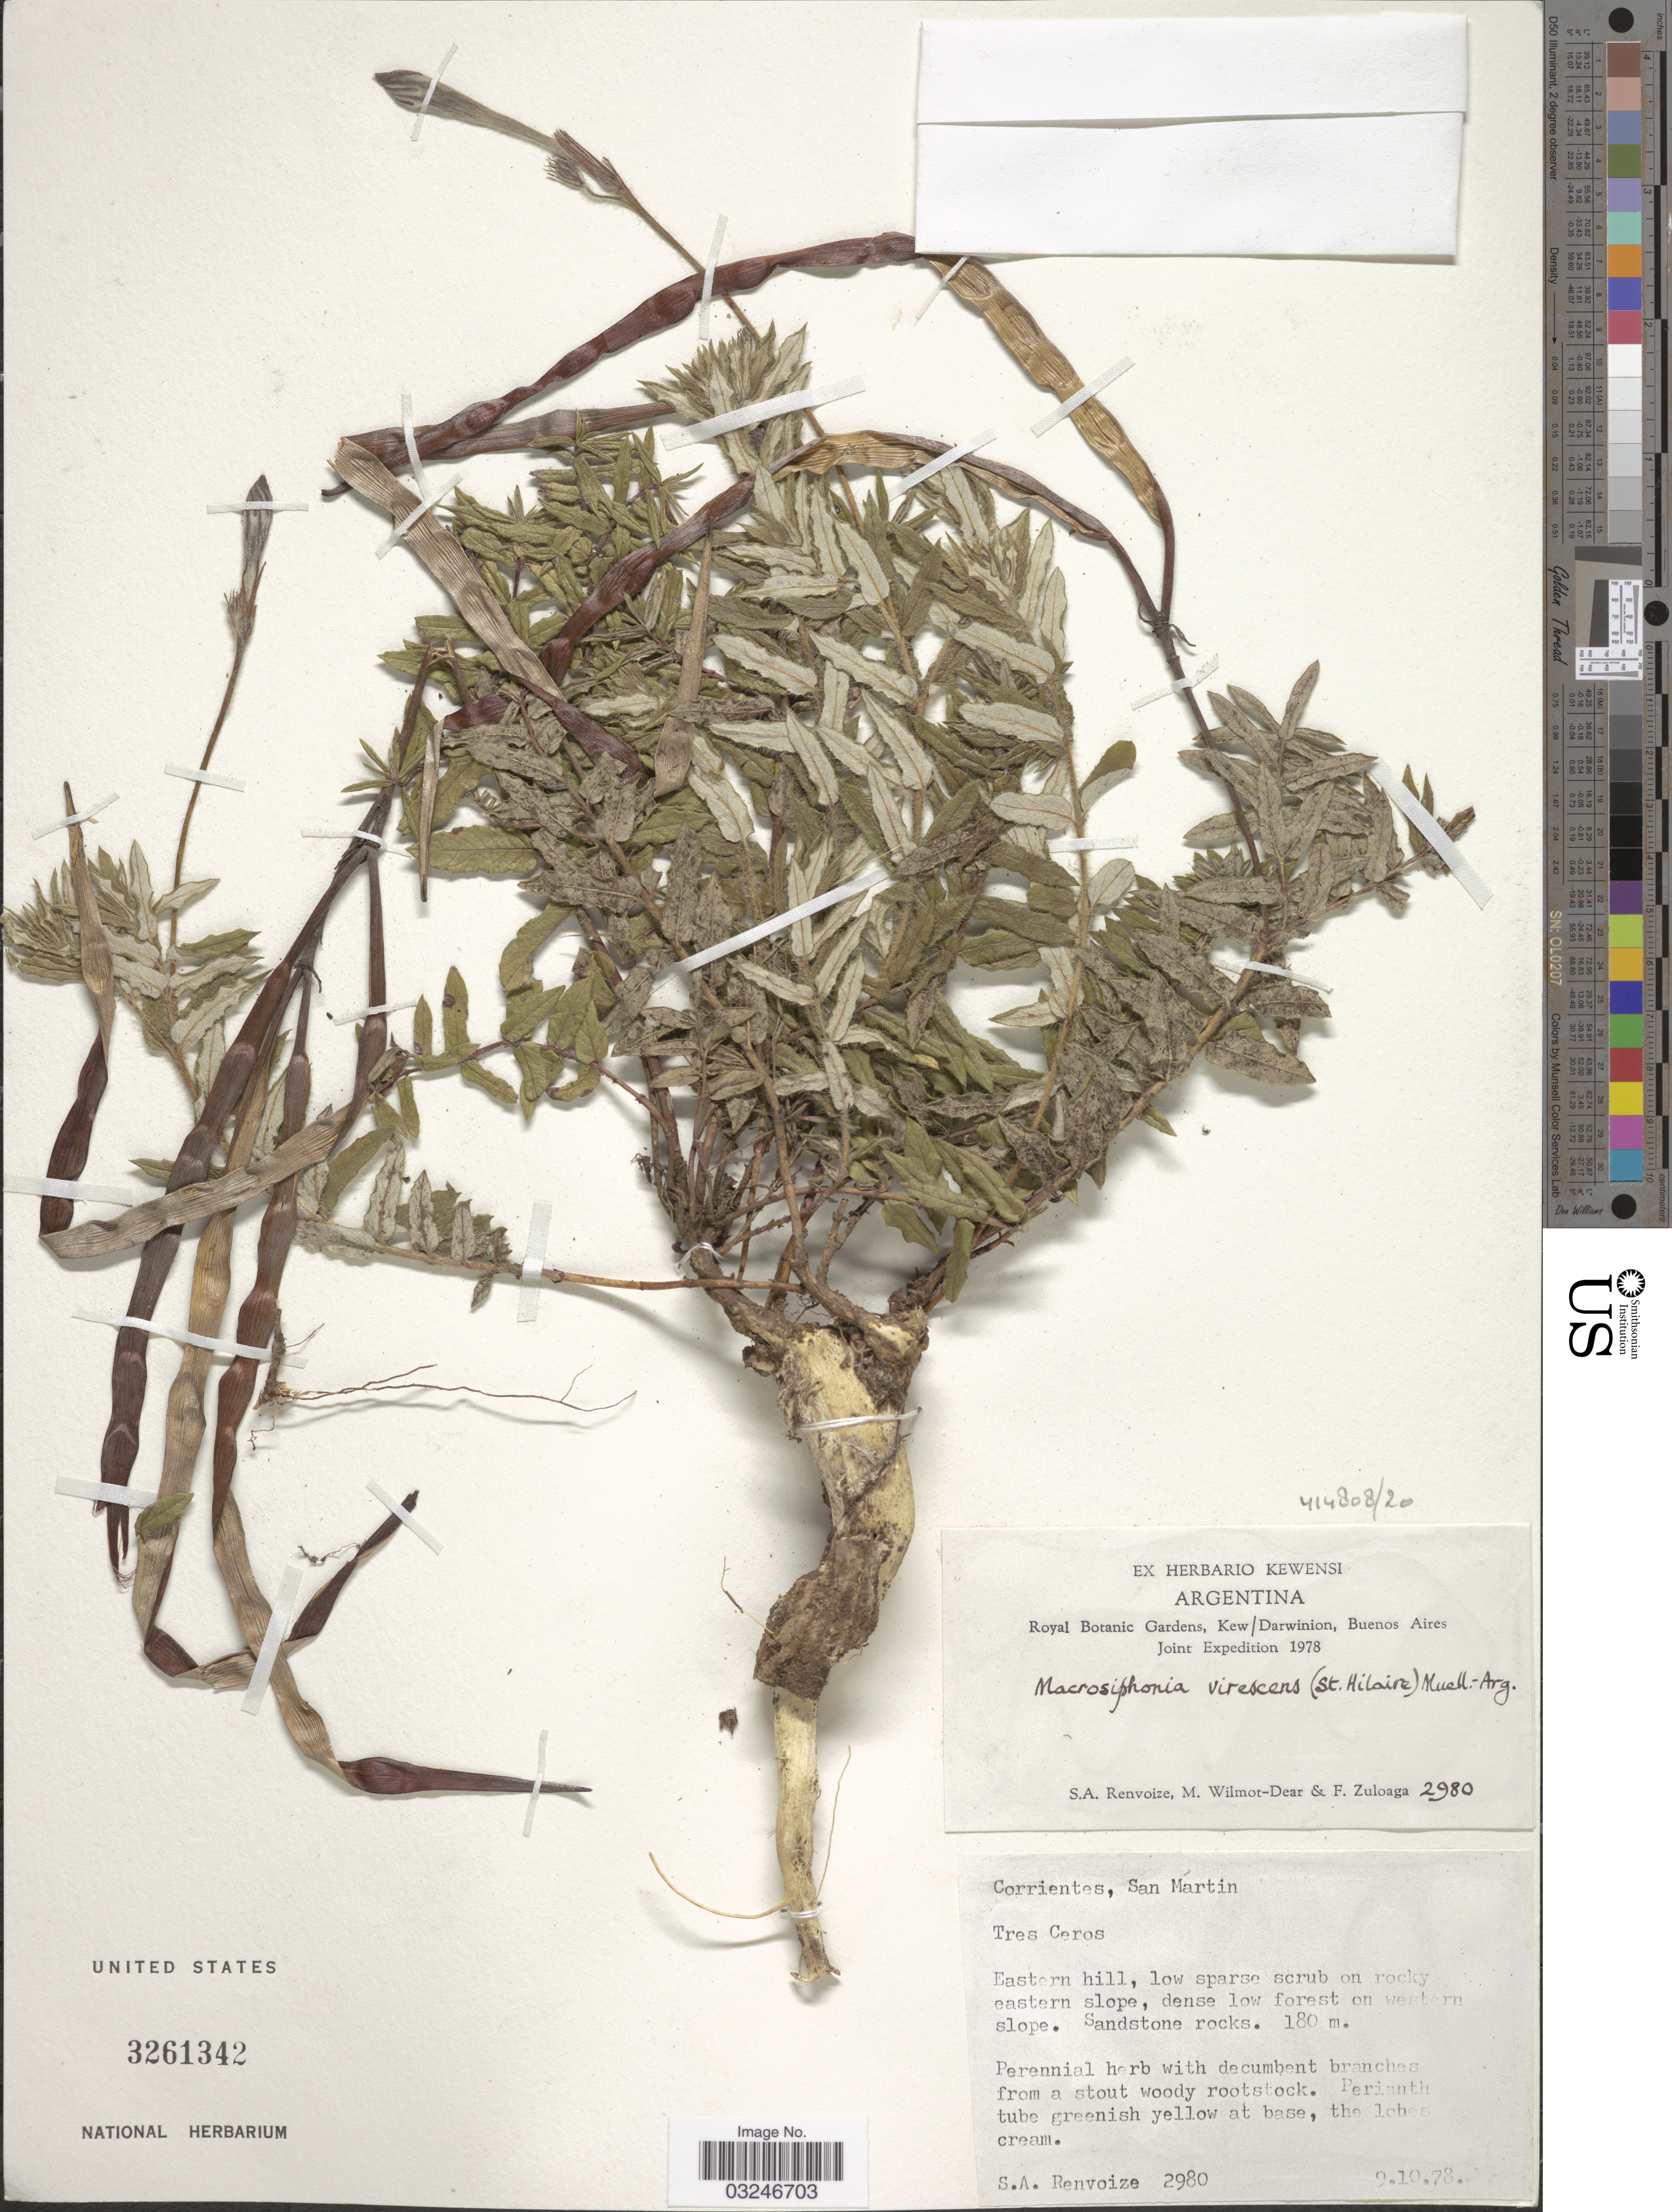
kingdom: Plantae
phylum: Tracheophyta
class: Magnoliopsida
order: Gentianales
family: Apocynaceae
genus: Macrosiphonia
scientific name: Macrosiphonia virescens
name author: (A. St.-Hil.) Müll. Arg.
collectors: S. A. Renvoize, M. Wilmot-Dear & F. Zuloaga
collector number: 2980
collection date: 1978-10-09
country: Argentina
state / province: Corrientes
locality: San Martin. Tres Ceros.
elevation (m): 180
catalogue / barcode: US 3261342